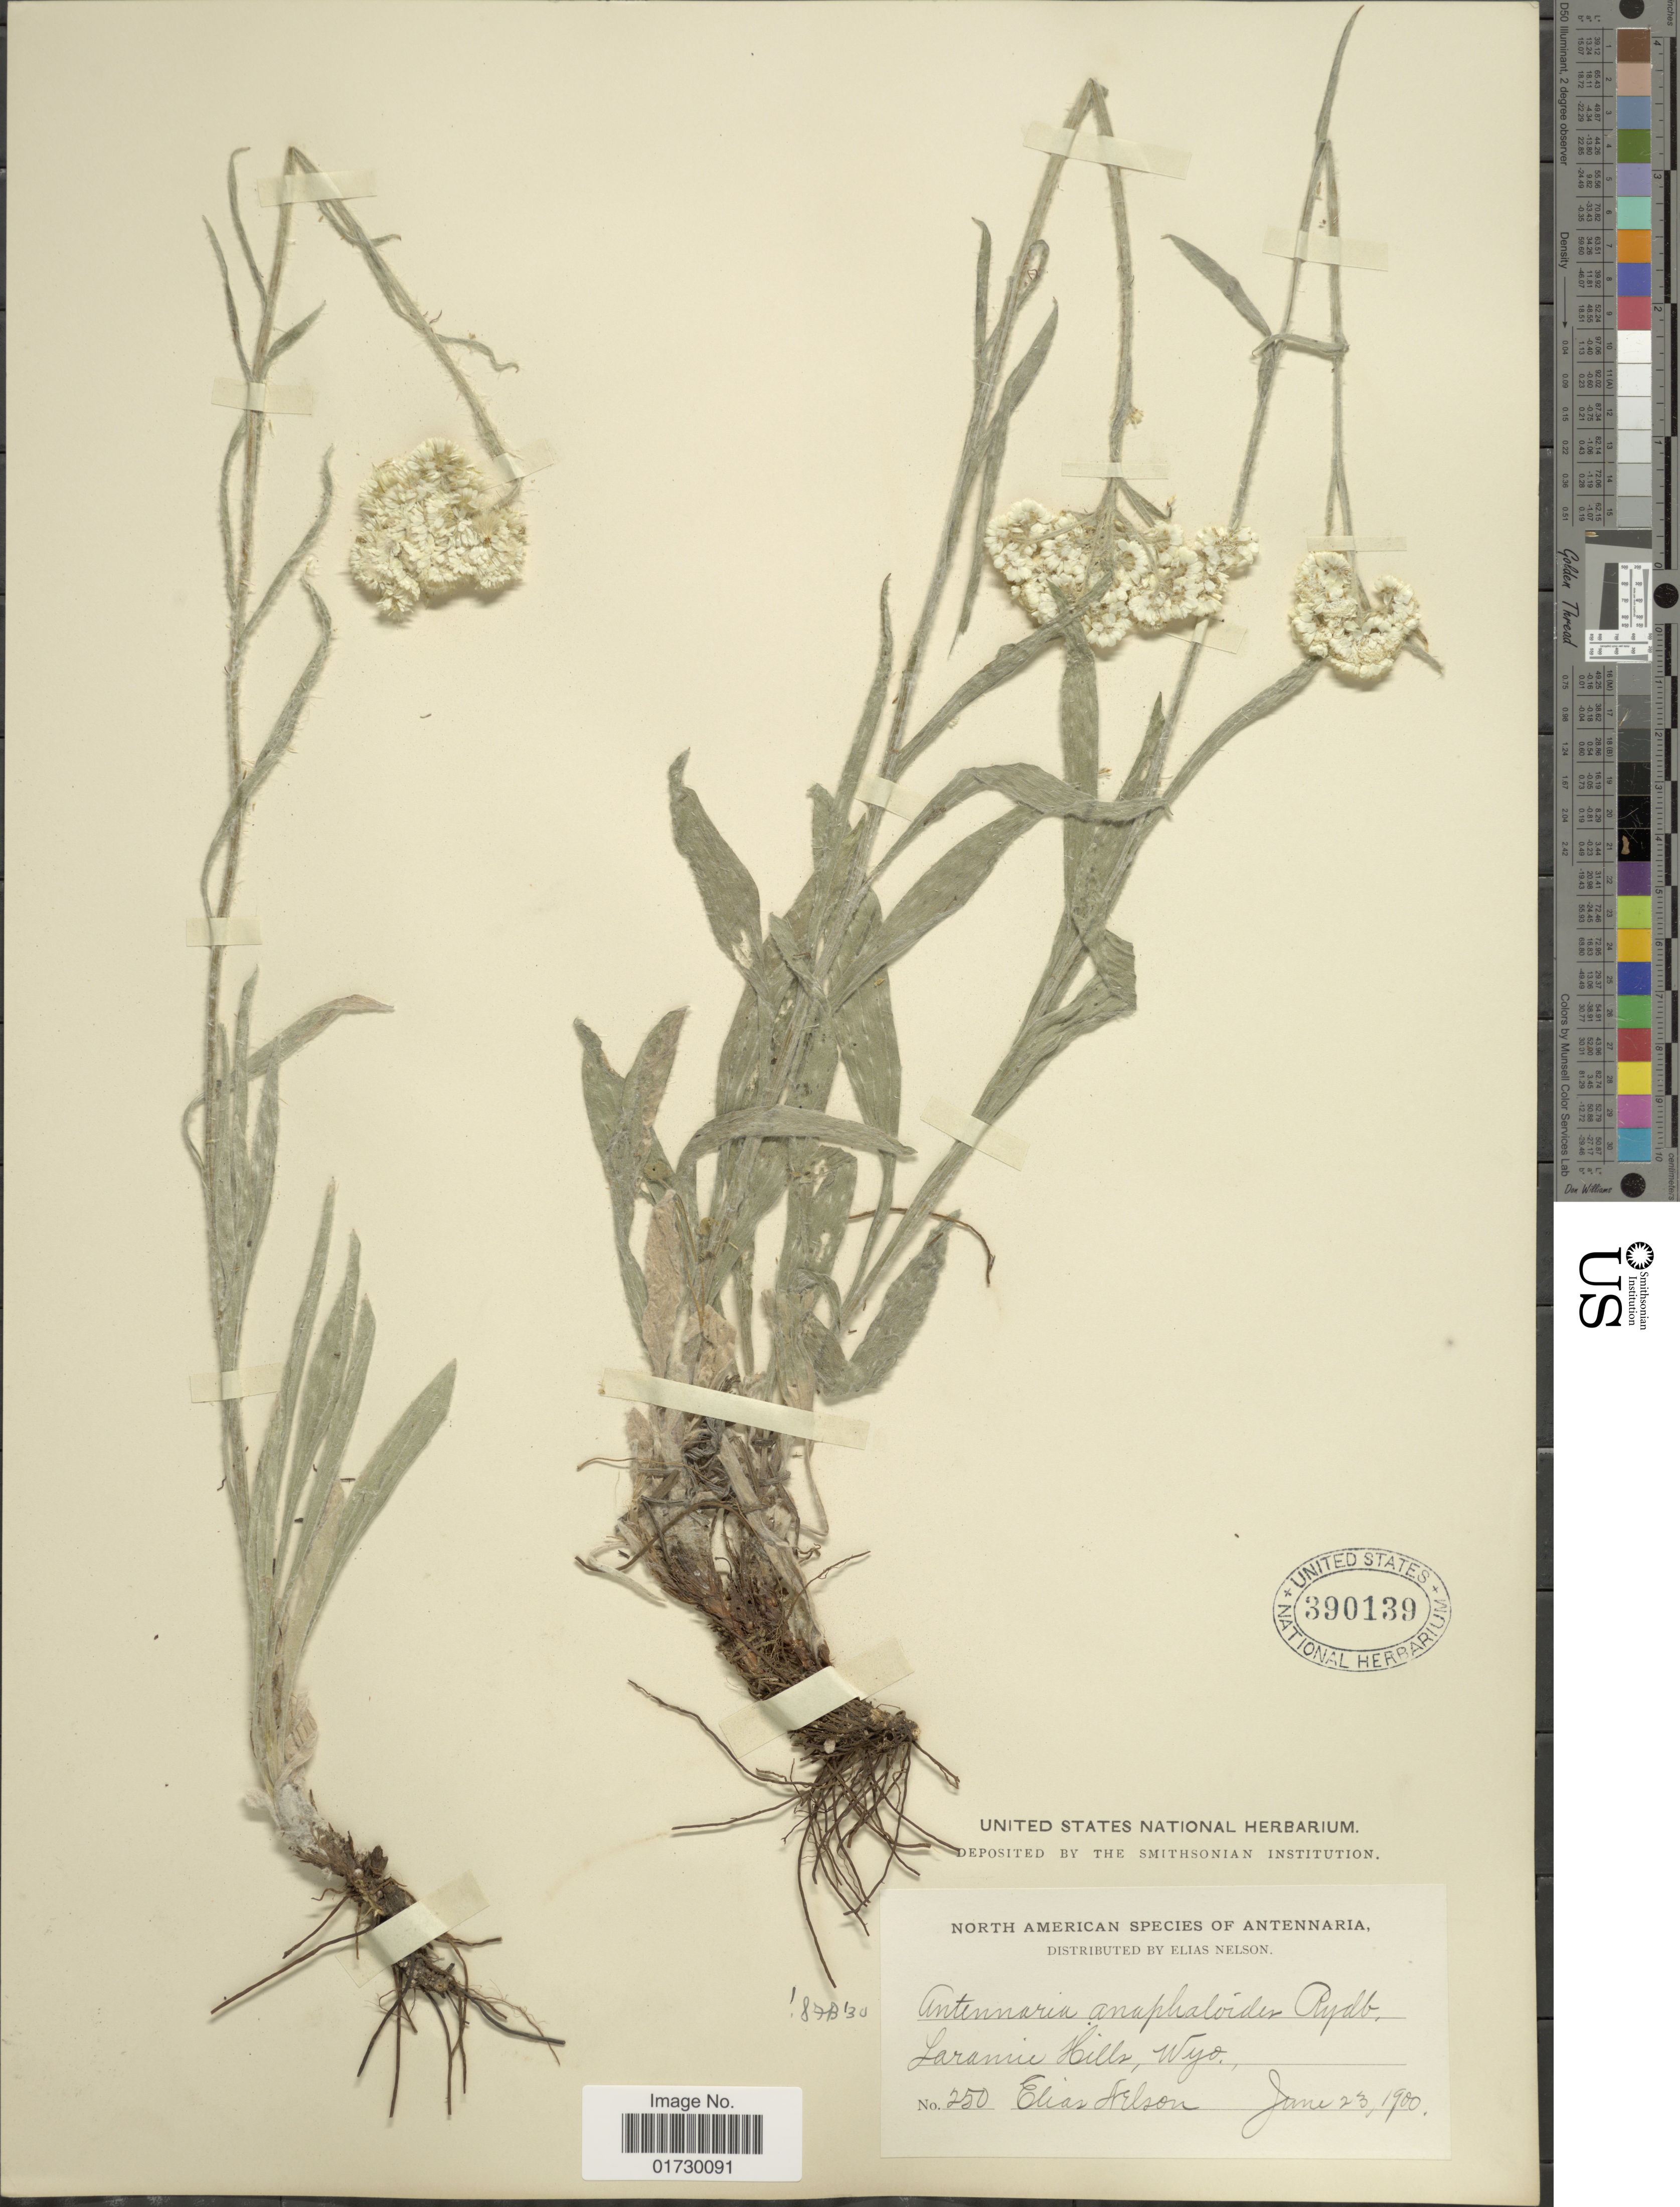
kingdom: Plantae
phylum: Tracheophyta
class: Magnoliopsida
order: Asterales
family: Asteraceae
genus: Antennaria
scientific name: Antennaria anaphaloides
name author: Rydb.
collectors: E. Carlson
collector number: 250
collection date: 1900-06-23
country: United States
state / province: Wyoming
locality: Laramie Hills, Wyo.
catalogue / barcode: US 390139